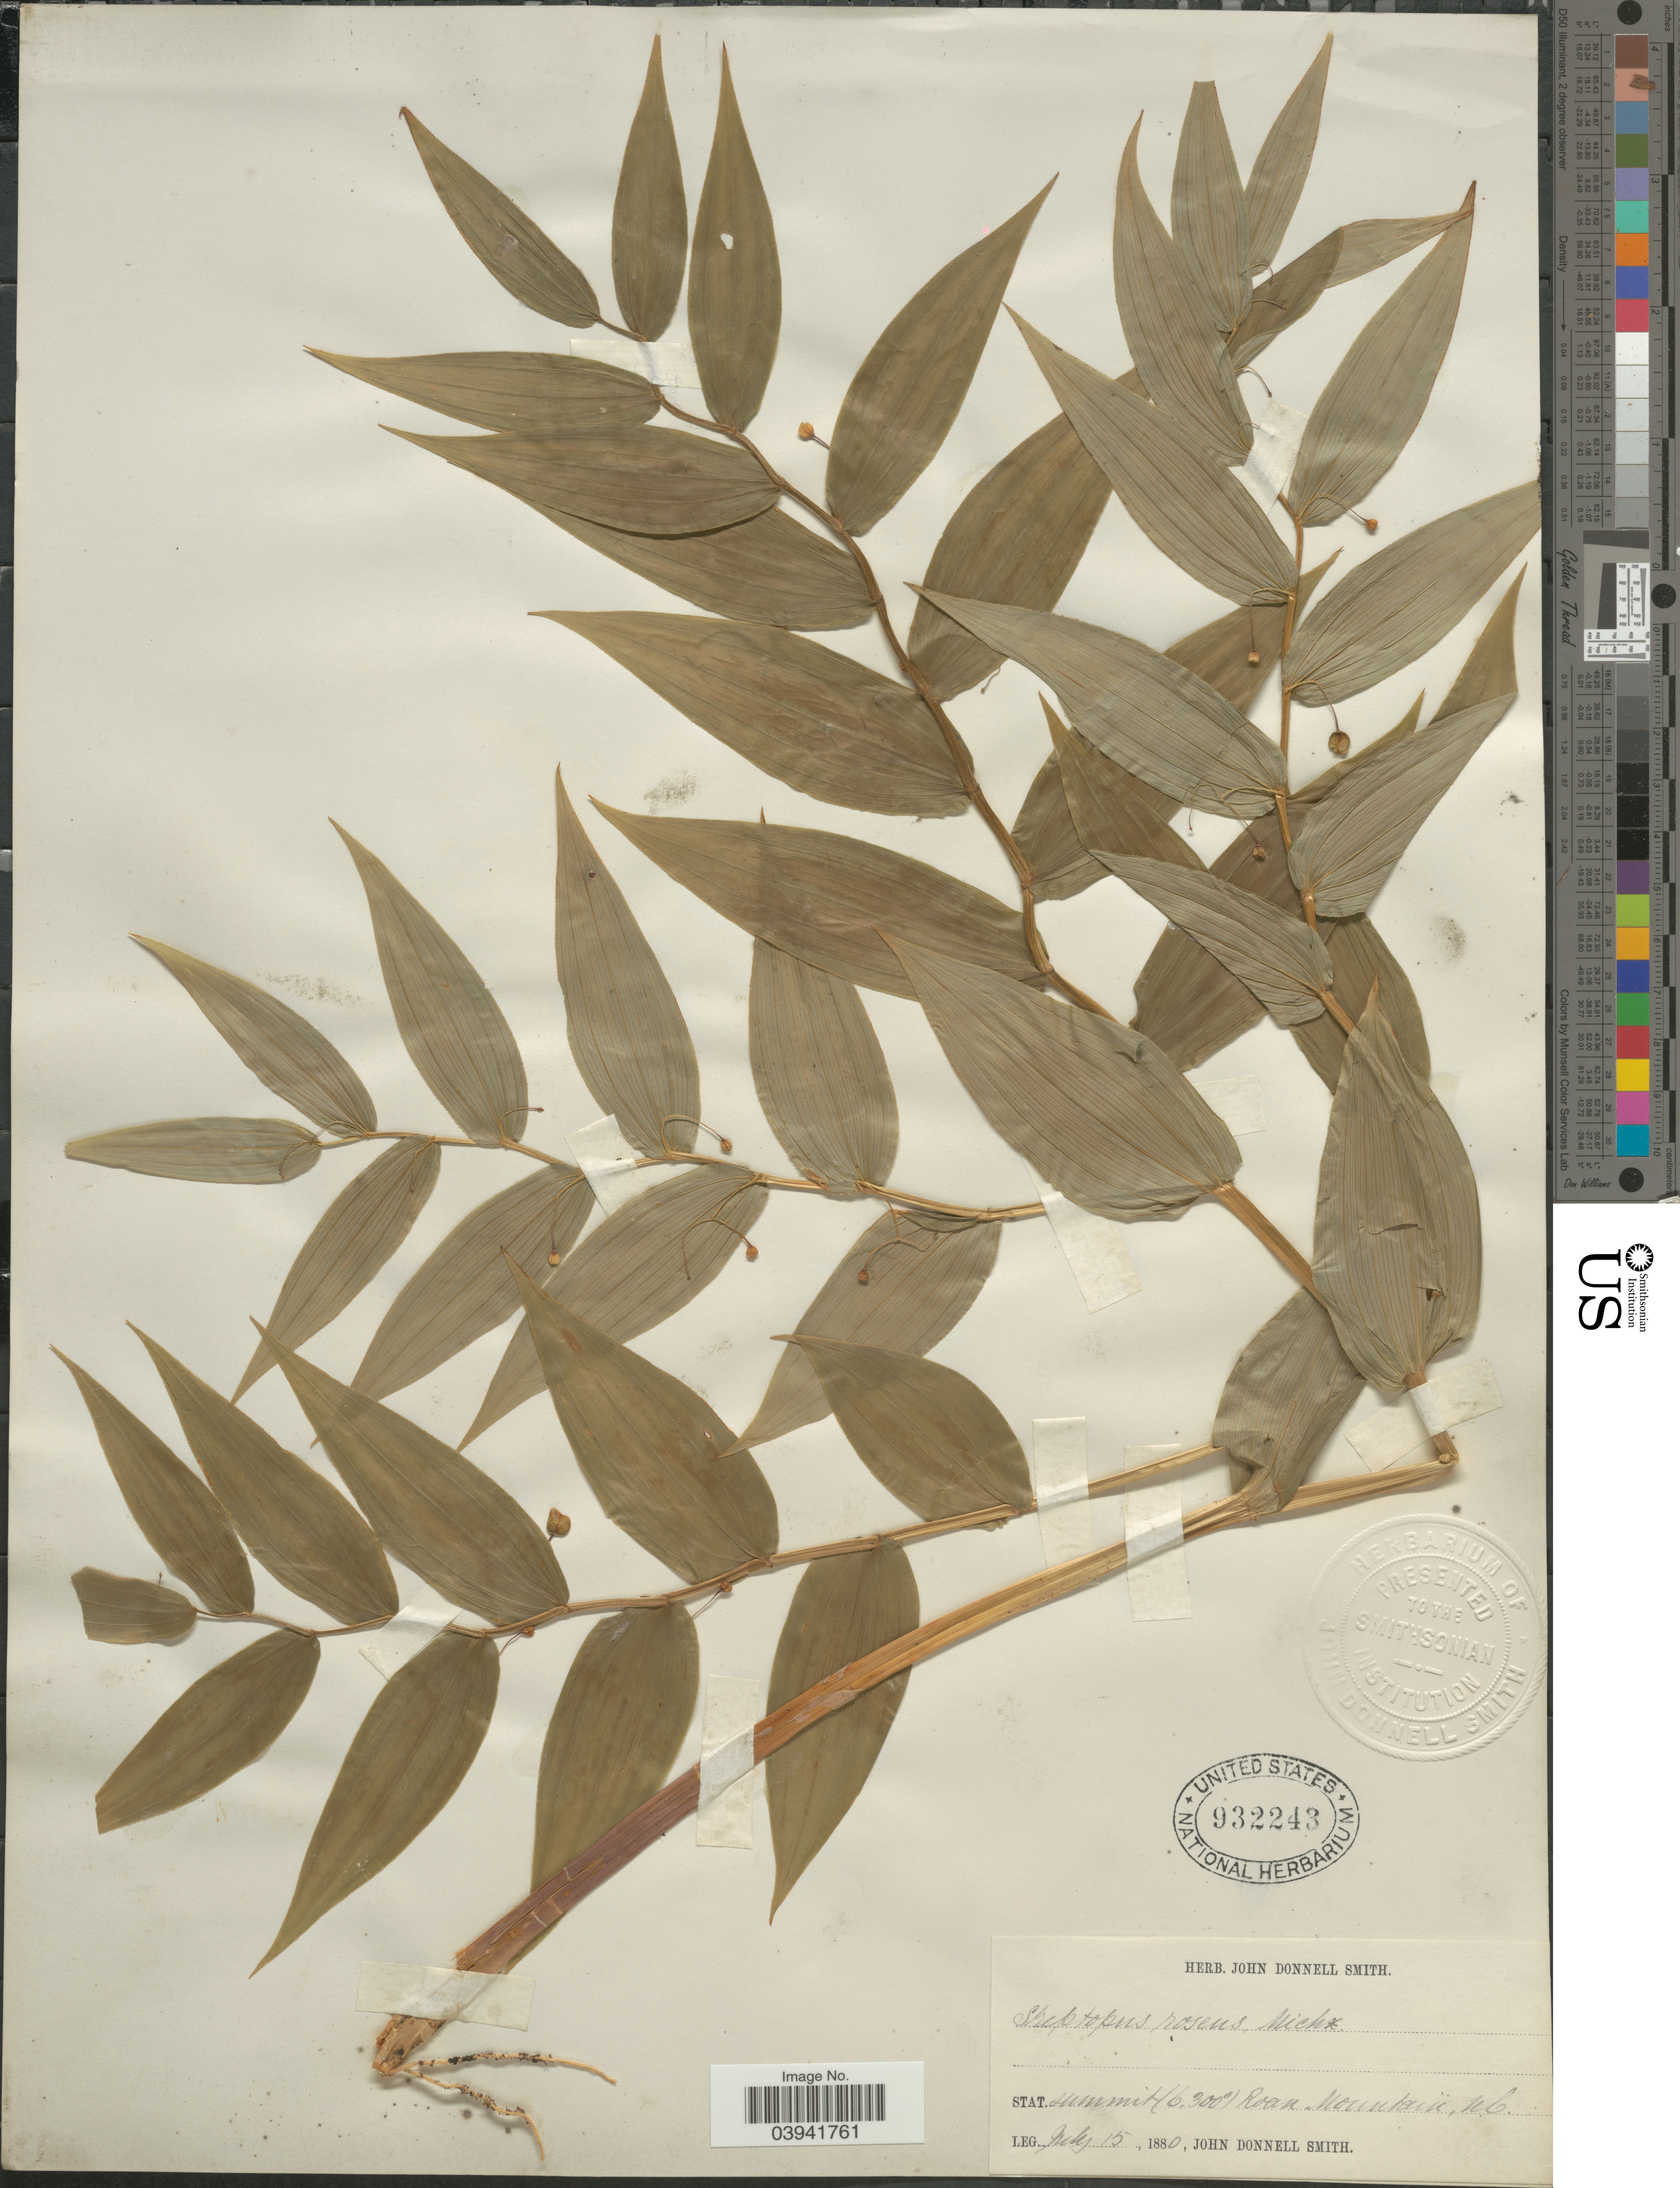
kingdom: Plantae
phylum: Tracheophyta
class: Liliopsida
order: Liliales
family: Liliaceae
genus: Streptopus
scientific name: Streptopus roseus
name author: Michx.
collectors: J. Donnell Smith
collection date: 1880-07-15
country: United States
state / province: North Carolina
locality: Stat. summit Roan Mountain.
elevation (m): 1920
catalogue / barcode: US 932243